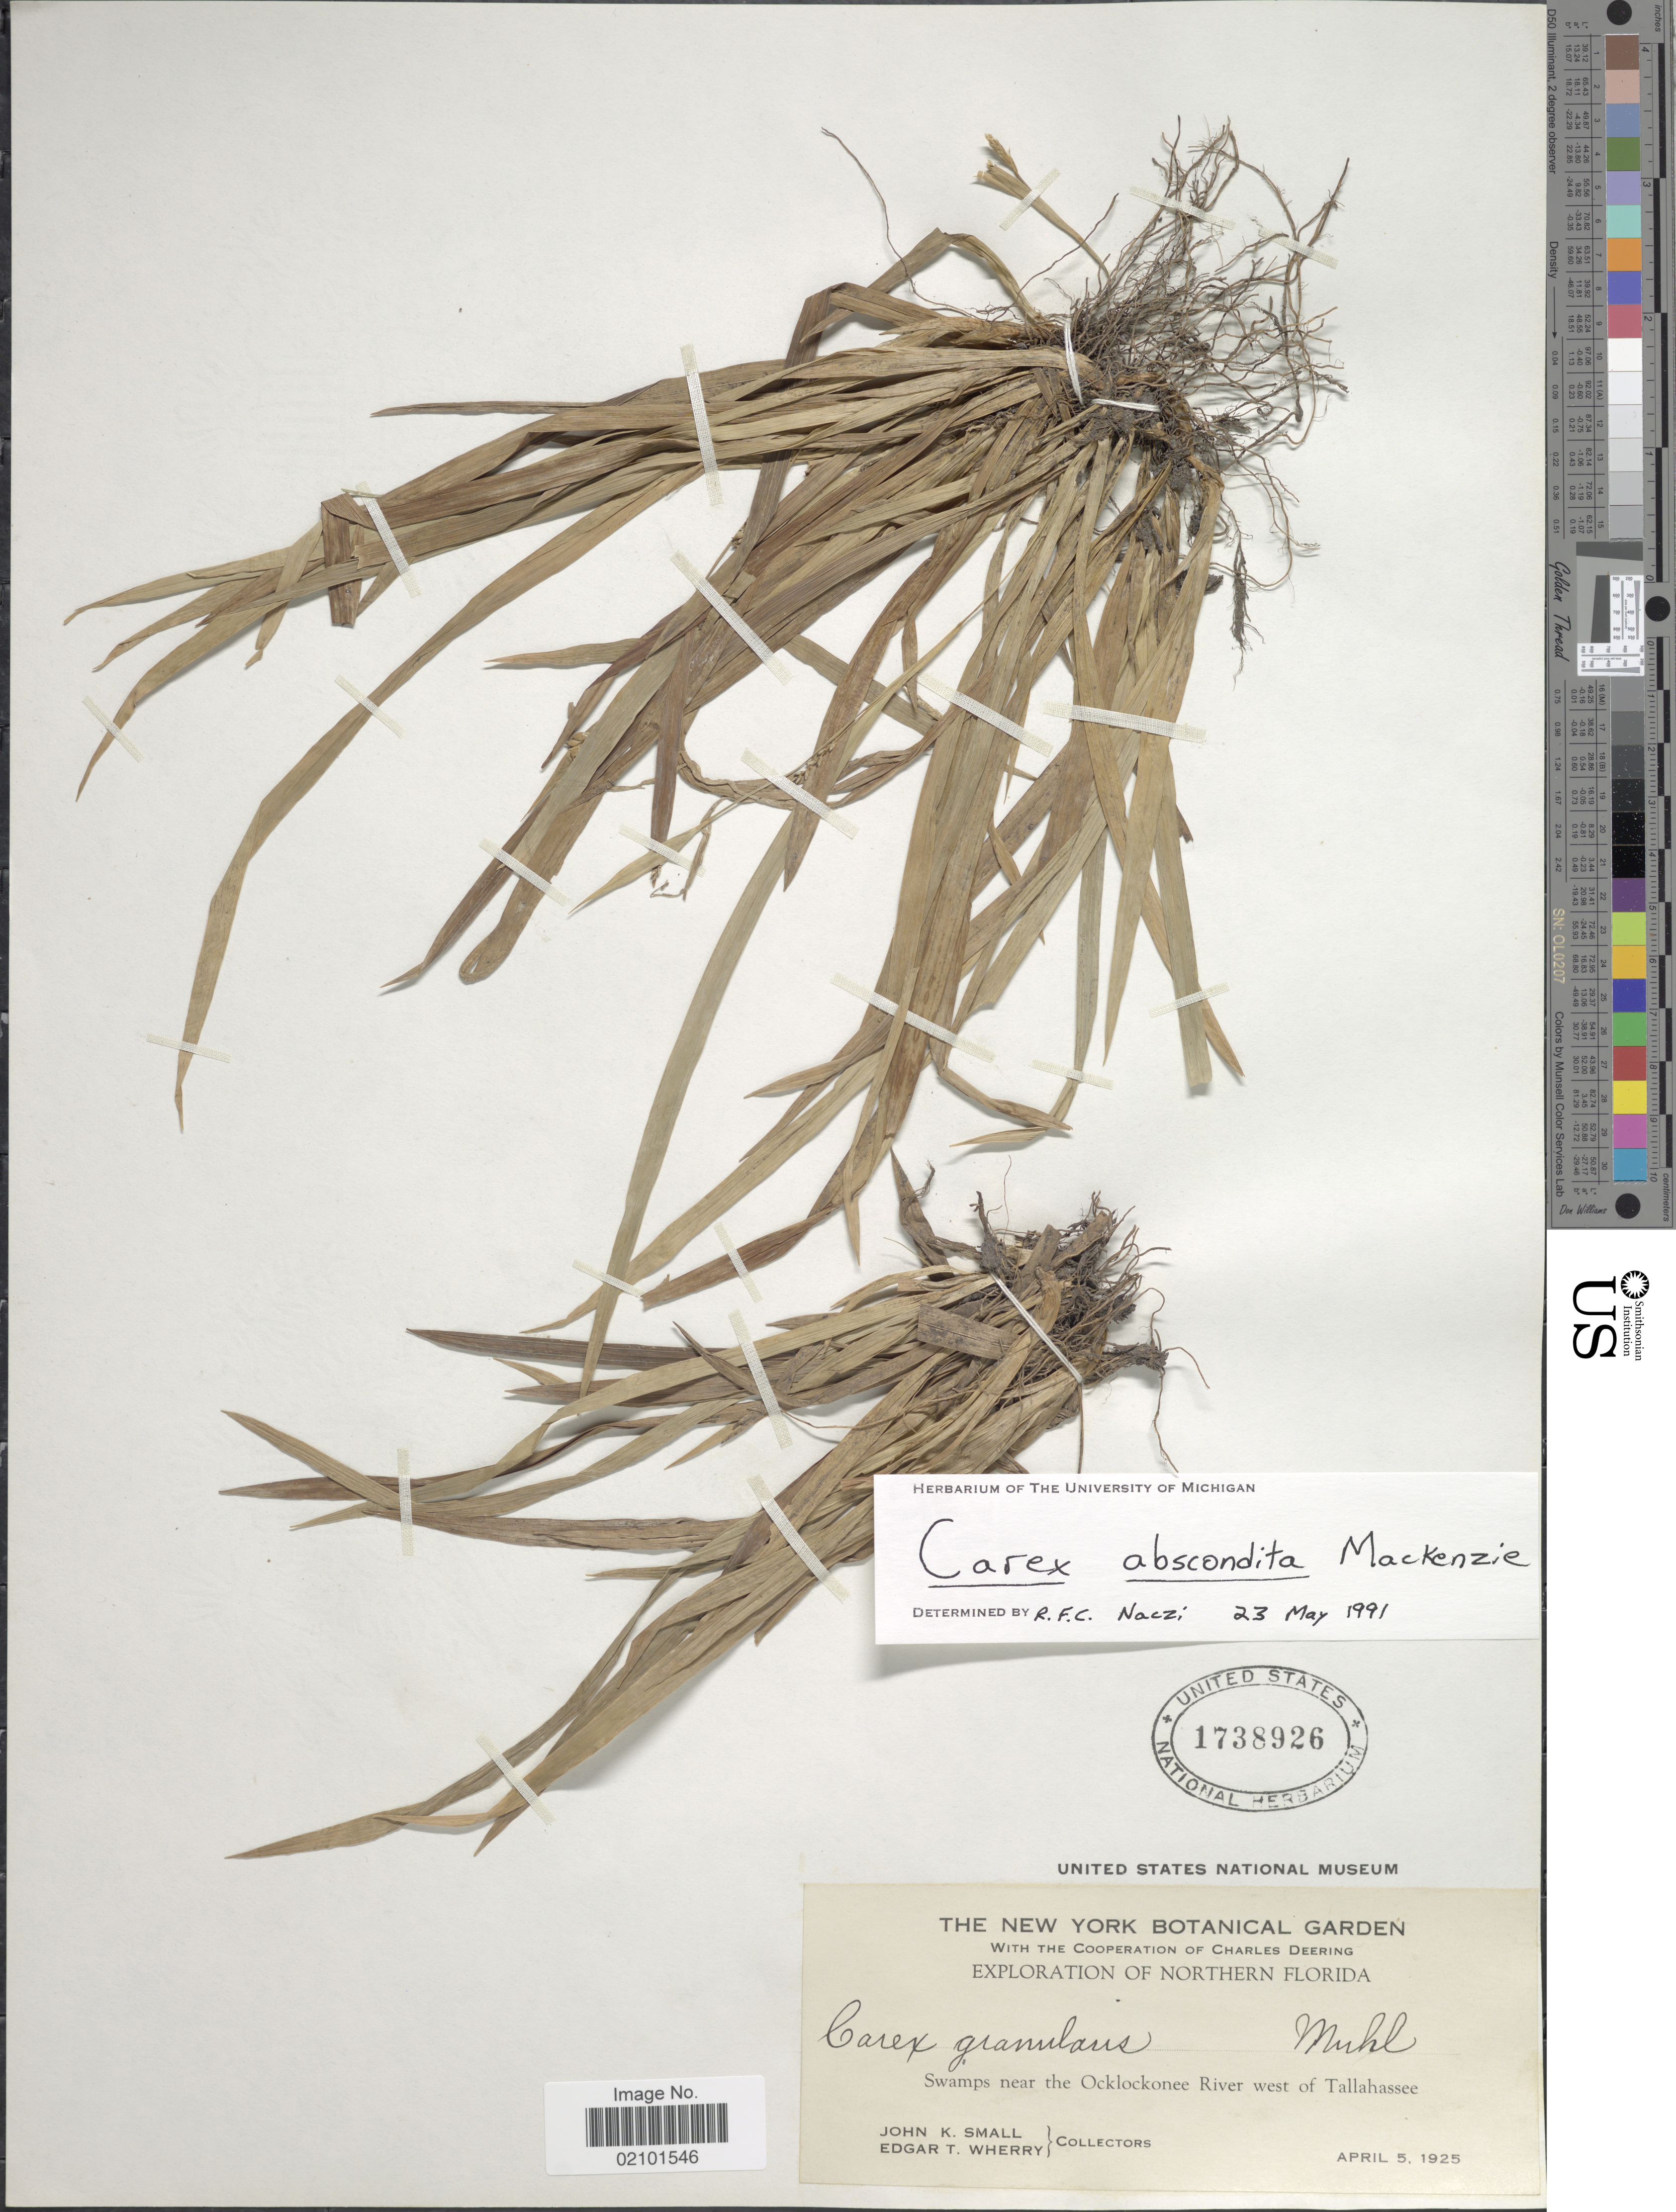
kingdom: Plantae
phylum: Tracheophyta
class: Liliopsida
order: Poales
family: Cyperaceae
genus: Carex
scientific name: Carex abscondita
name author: Mack.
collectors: J. K. Small & E. T. Wherry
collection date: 1925-04-05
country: United States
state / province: Florida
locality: Northern Florida. Near the Ocklocknee River west of Tallahassee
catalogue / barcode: US 1738926